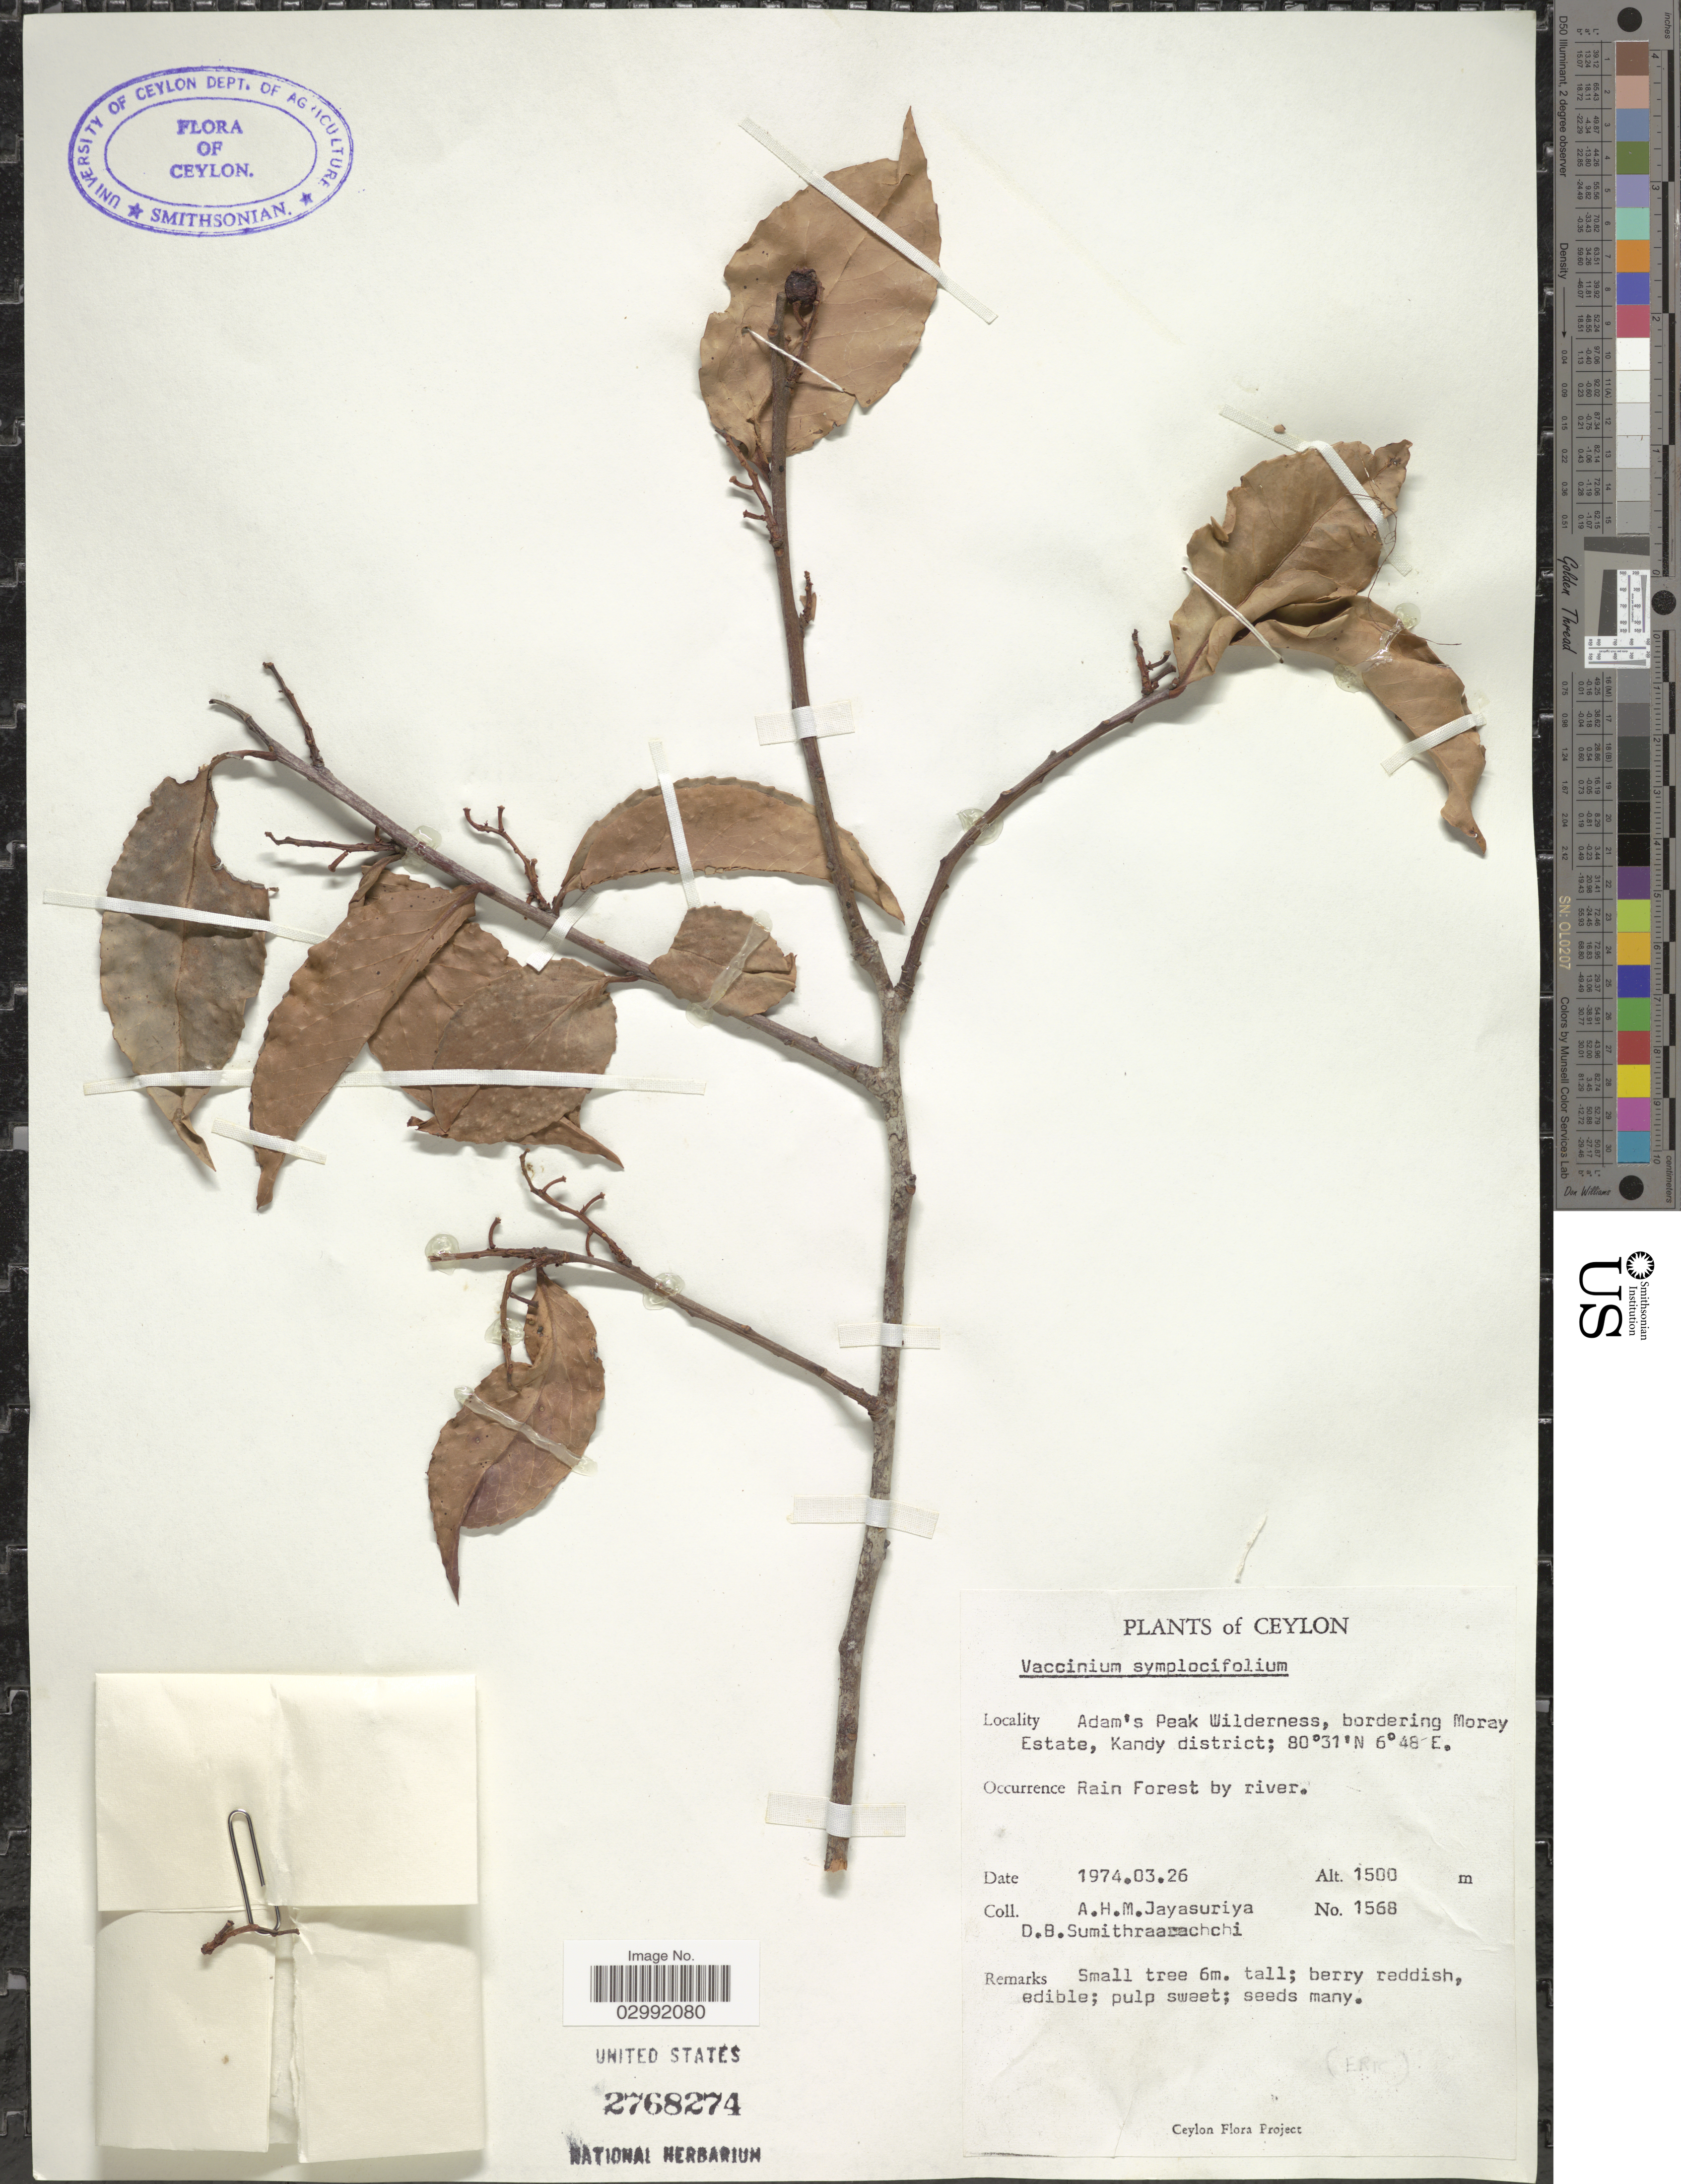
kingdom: Plantae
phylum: Tracheophyta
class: Magnoliopsida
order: Ericales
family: Ericaceae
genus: Vaccinium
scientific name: Vaccinium leschenaultii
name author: Wight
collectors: A. H. Jayasuriya & D. B. Sumithraarachchi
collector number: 1568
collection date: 1974-03-26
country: Sri Lanka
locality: Ceylon, Adam's Peak Wilderness, bordering Moray Estate, Kandy district.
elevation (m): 1500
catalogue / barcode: US 2768274